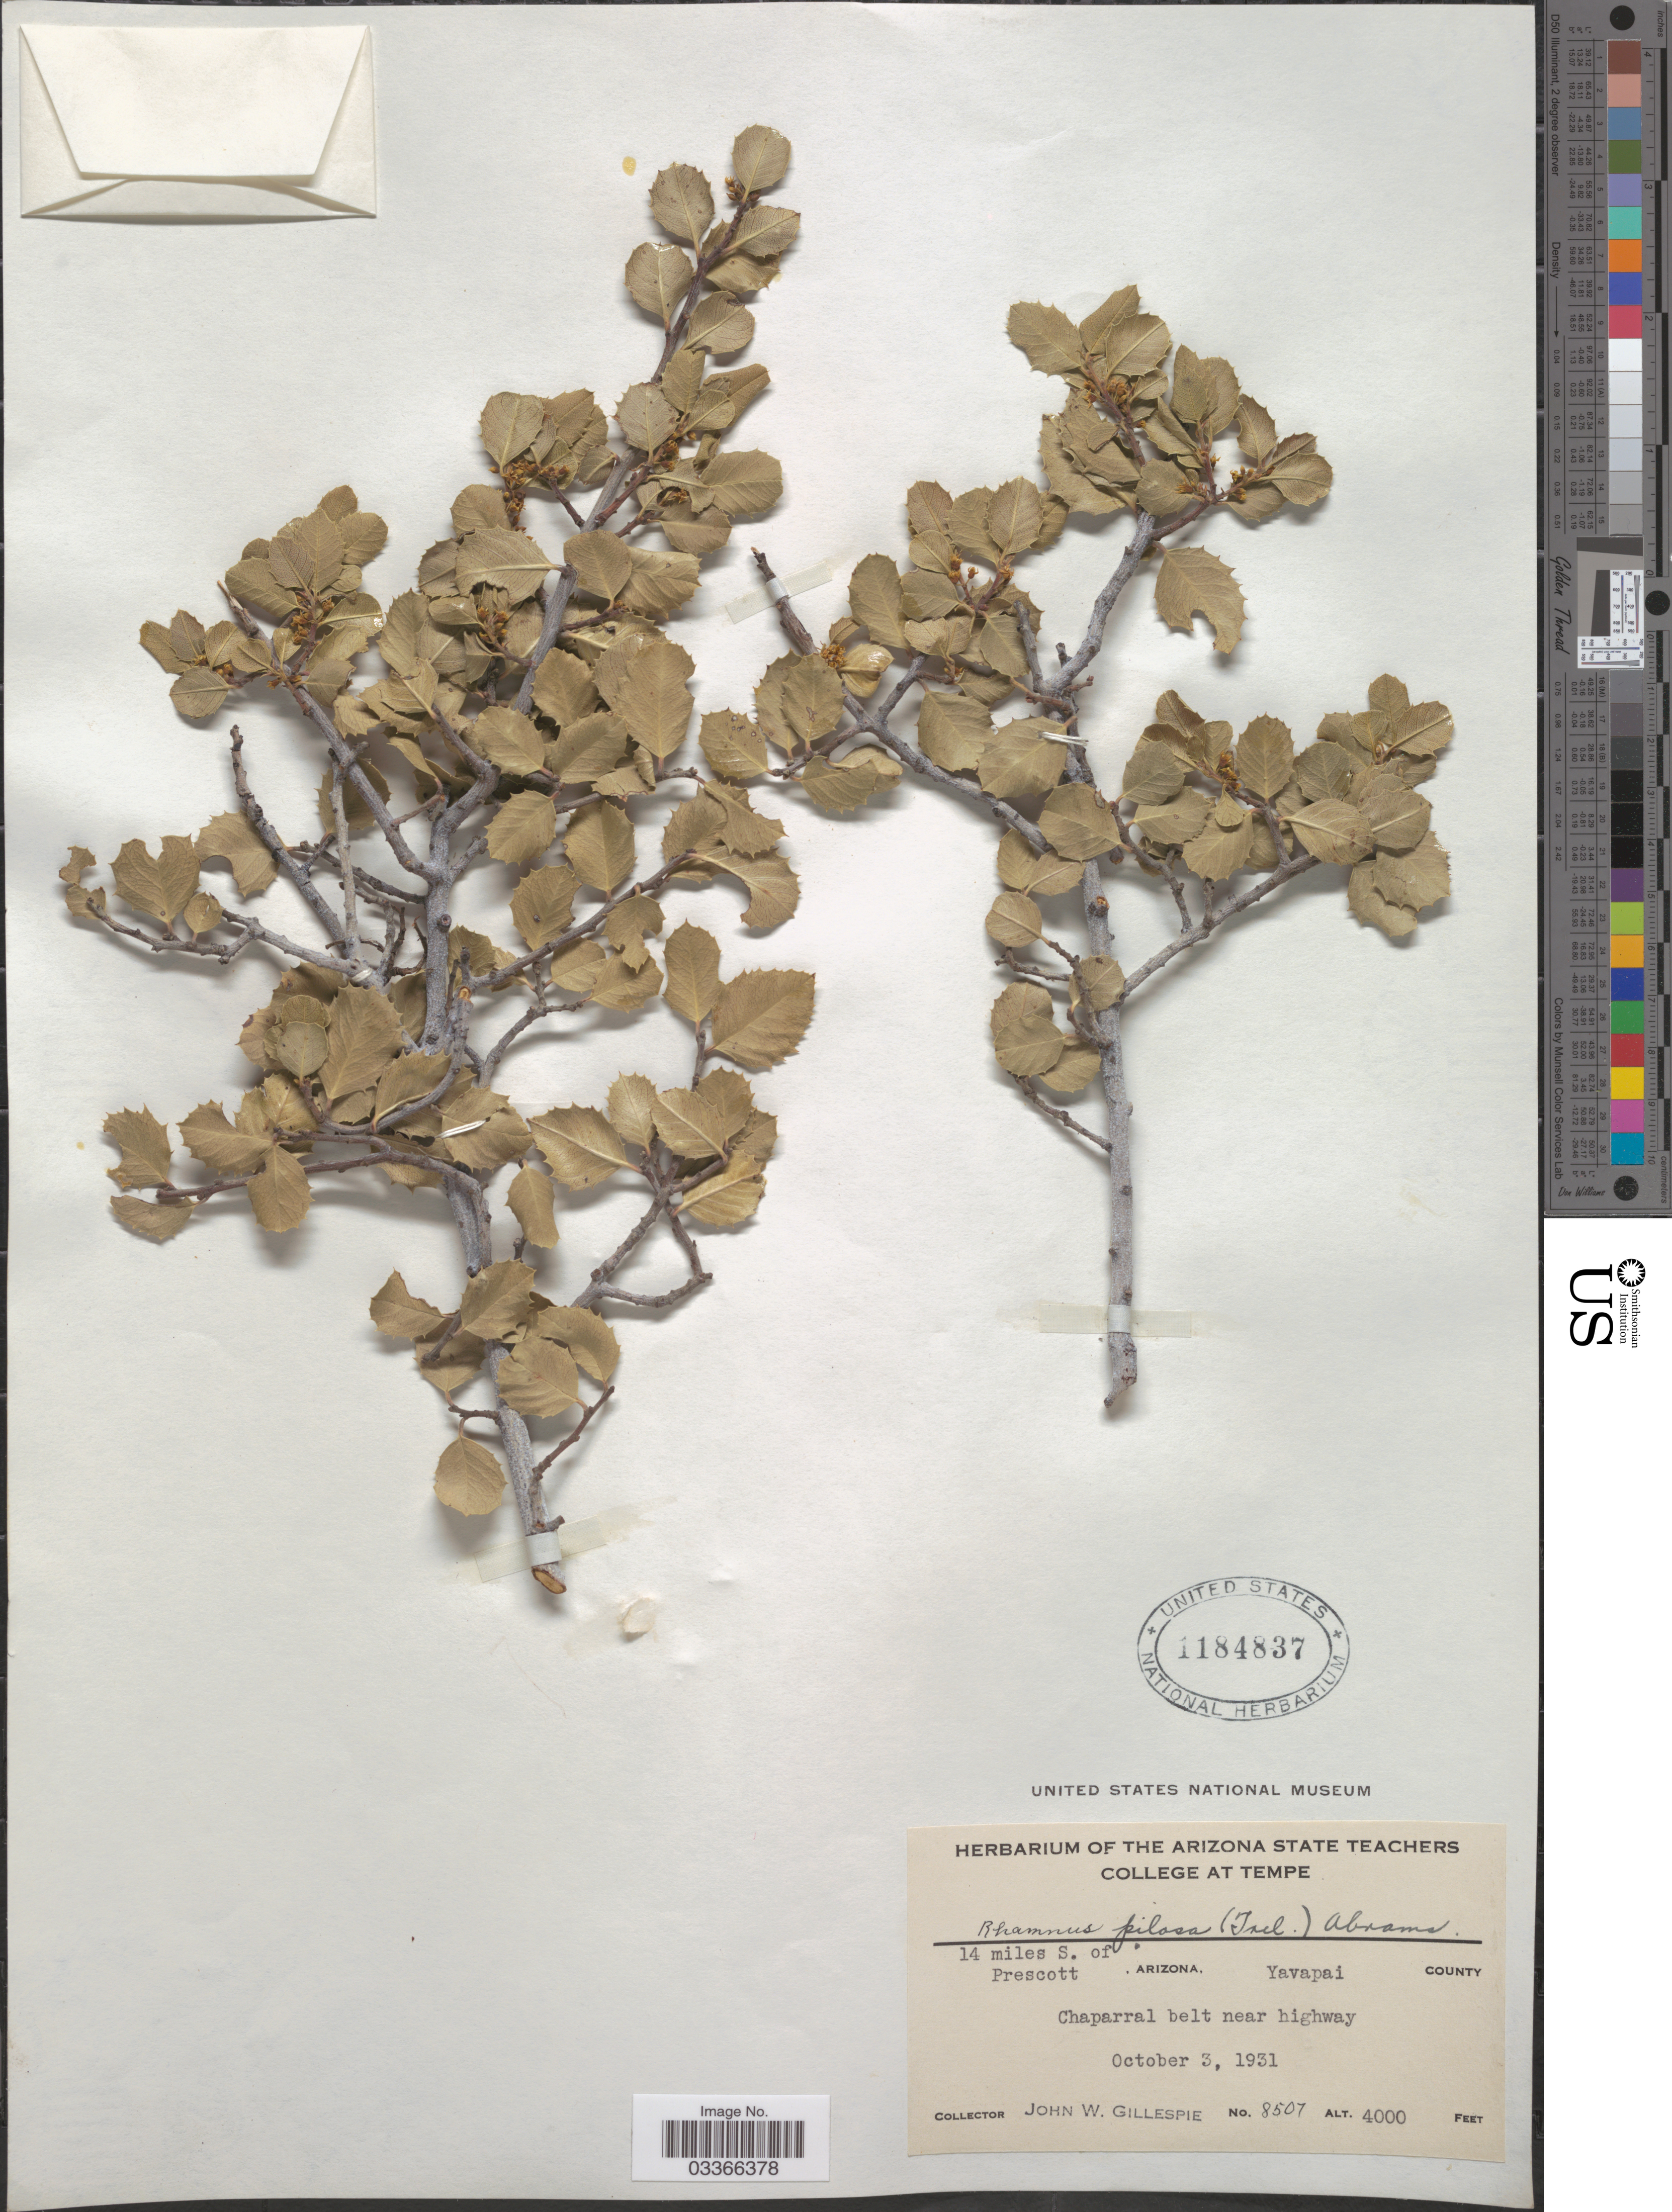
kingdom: Plantae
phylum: Tracheophyta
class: Magnoliopsida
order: Rosales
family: Rhamnaceae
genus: Rhamnus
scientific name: Rhamnus crocea var. ilicifolia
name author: (Kellogg) Greene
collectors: J. W. Gillespie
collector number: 8507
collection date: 1931-10-03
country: United States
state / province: Arizona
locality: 14 miles S. of Prescott. Yavapai County. Chaparral belt near highway.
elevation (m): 1219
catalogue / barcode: US 1184837